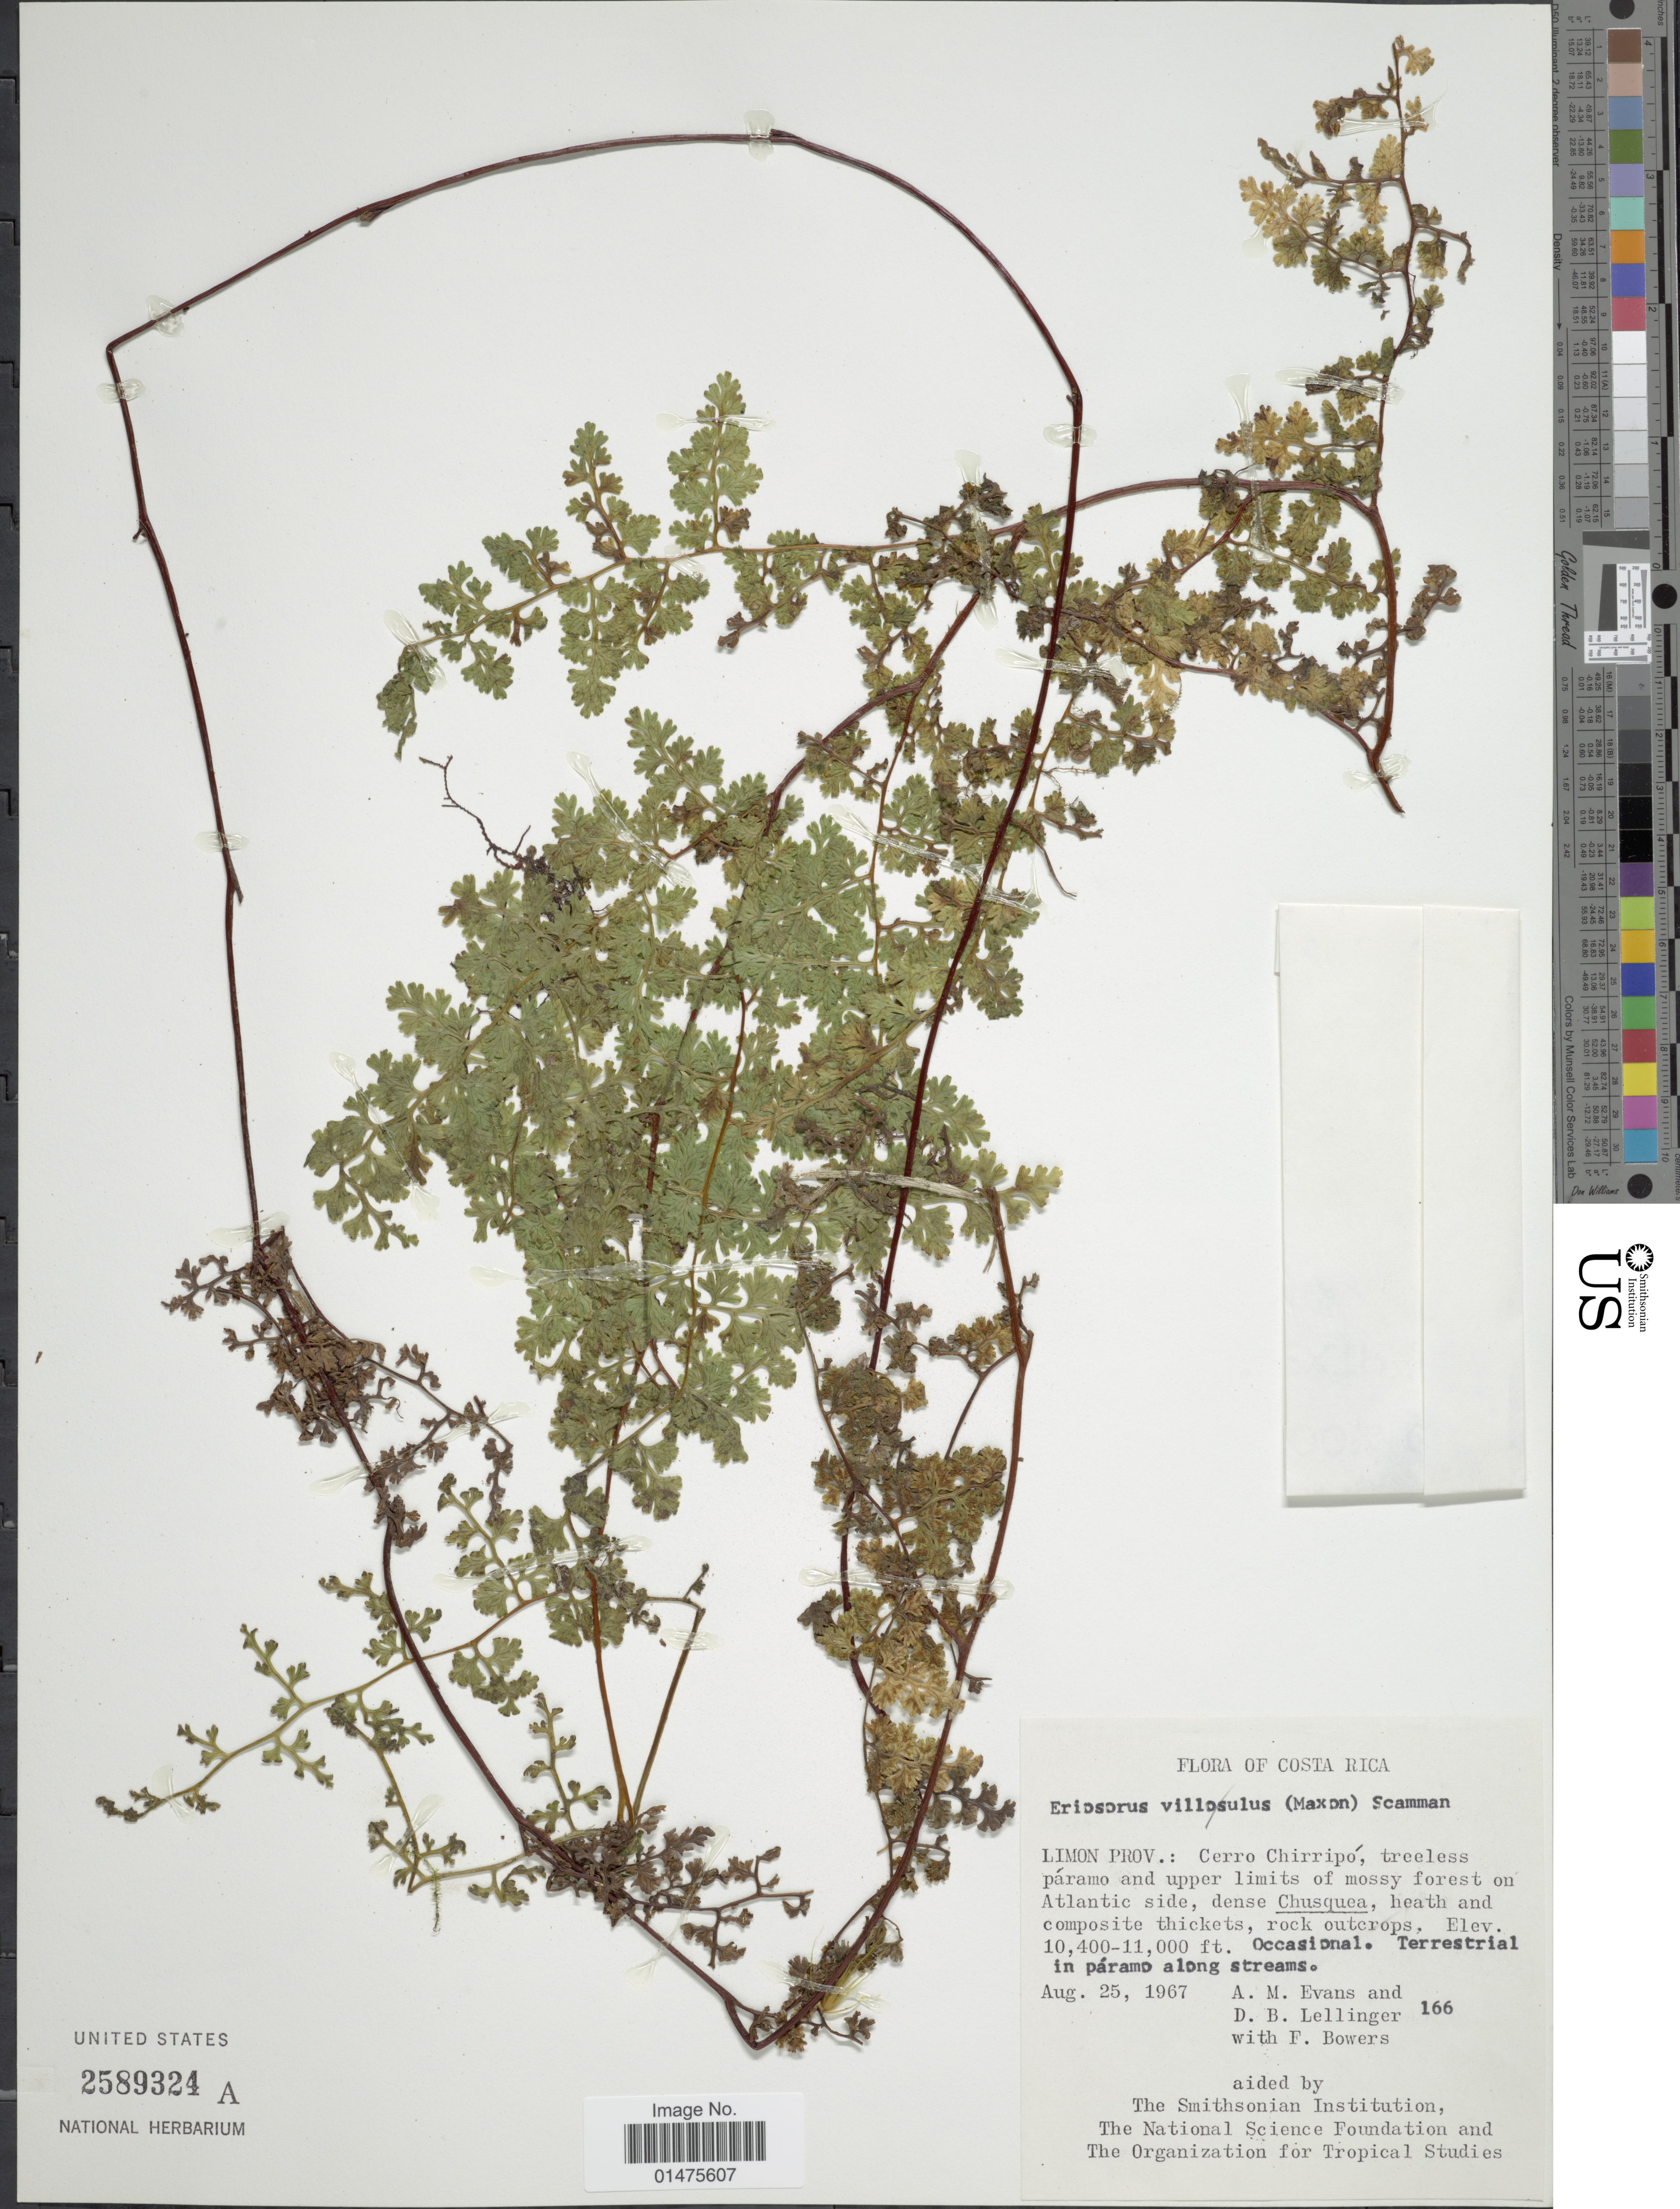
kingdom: Plantae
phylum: Tracheophyta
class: Polypodiopsida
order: Polypodiales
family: Pteridaceae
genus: Jamesonia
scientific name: Jamesonia flexuosa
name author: (Humb. & Bonpl.) Christenh.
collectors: A. M. Evans, D. B. Lellinger & F. Bowers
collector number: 166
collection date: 1967-08-25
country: Costa Rica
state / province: Limón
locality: Cerro Chirripó, treeless páramo and upper limits of mossy forest on Atlantic side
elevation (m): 3170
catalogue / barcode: US 2589324A